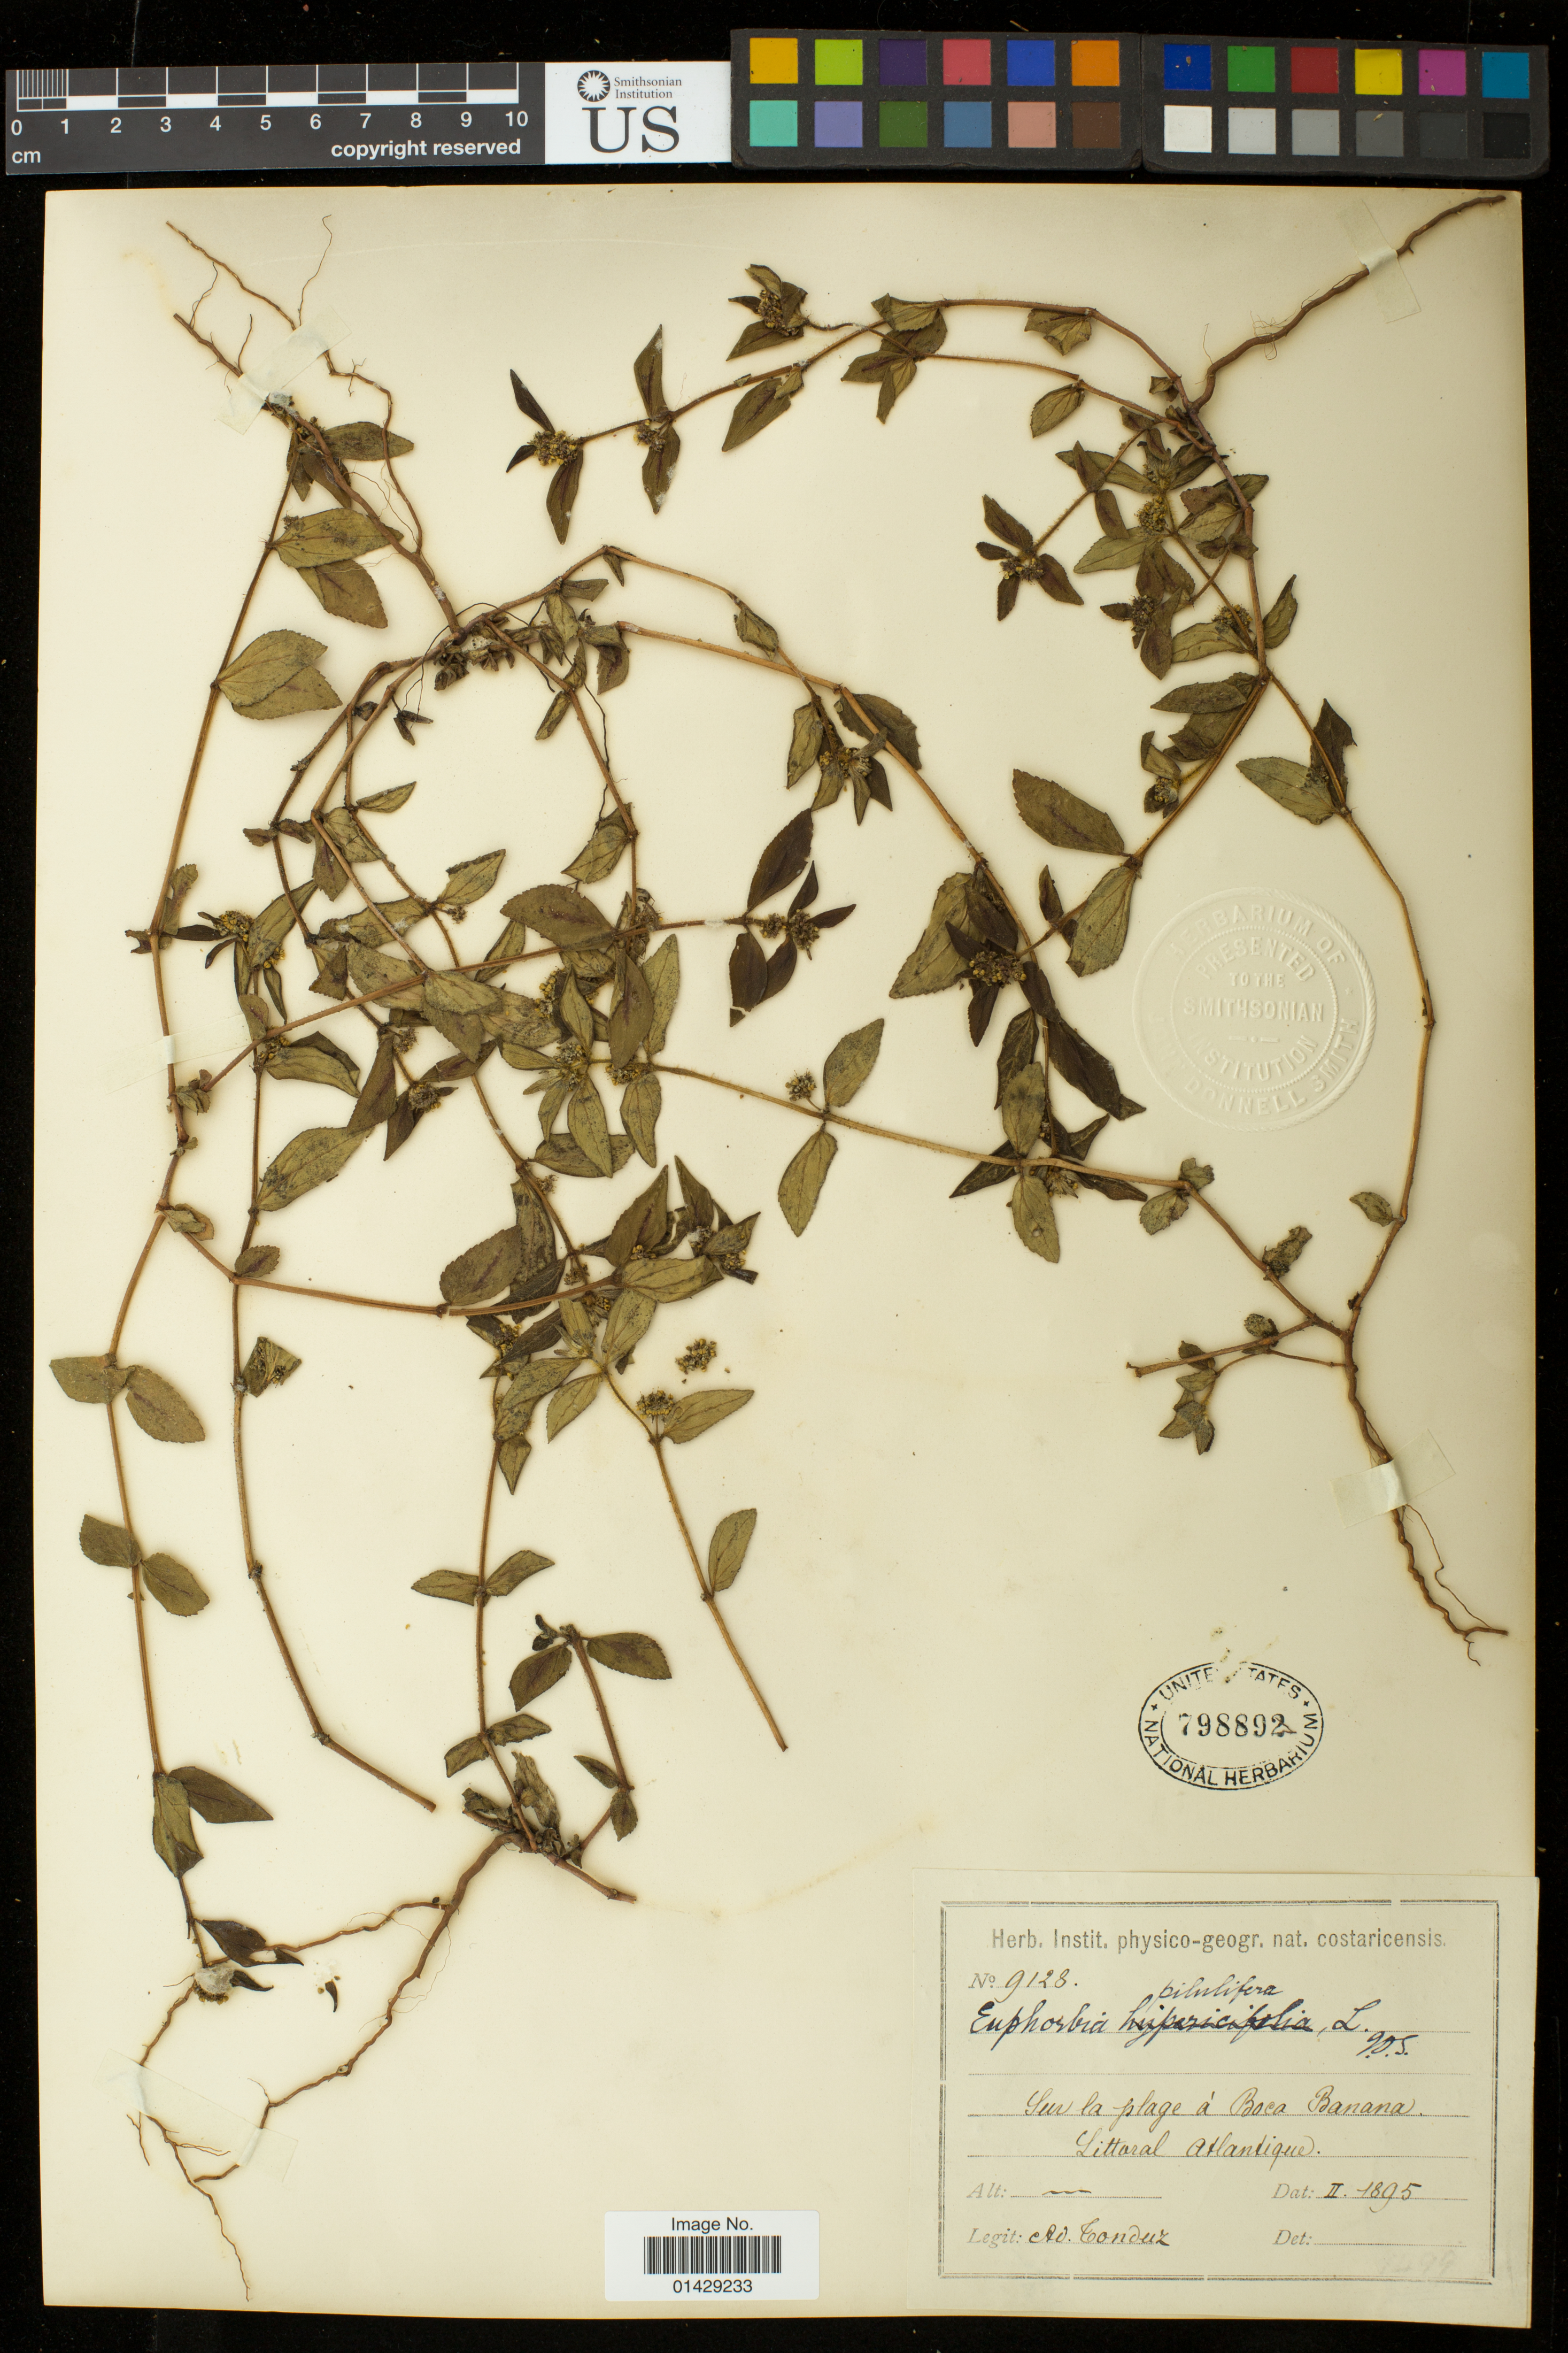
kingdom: Plantae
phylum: Tracheophyta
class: Magnoliopsida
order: Malpighiales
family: Euphorbiaceae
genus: Euphorbia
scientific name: Euphorbia hirta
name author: L.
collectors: A. Tonduz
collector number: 9128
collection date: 1895-02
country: Costa Rica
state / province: Limón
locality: Sur la plage a Boca Banana.; Littoral Atlantique.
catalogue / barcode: US 798892